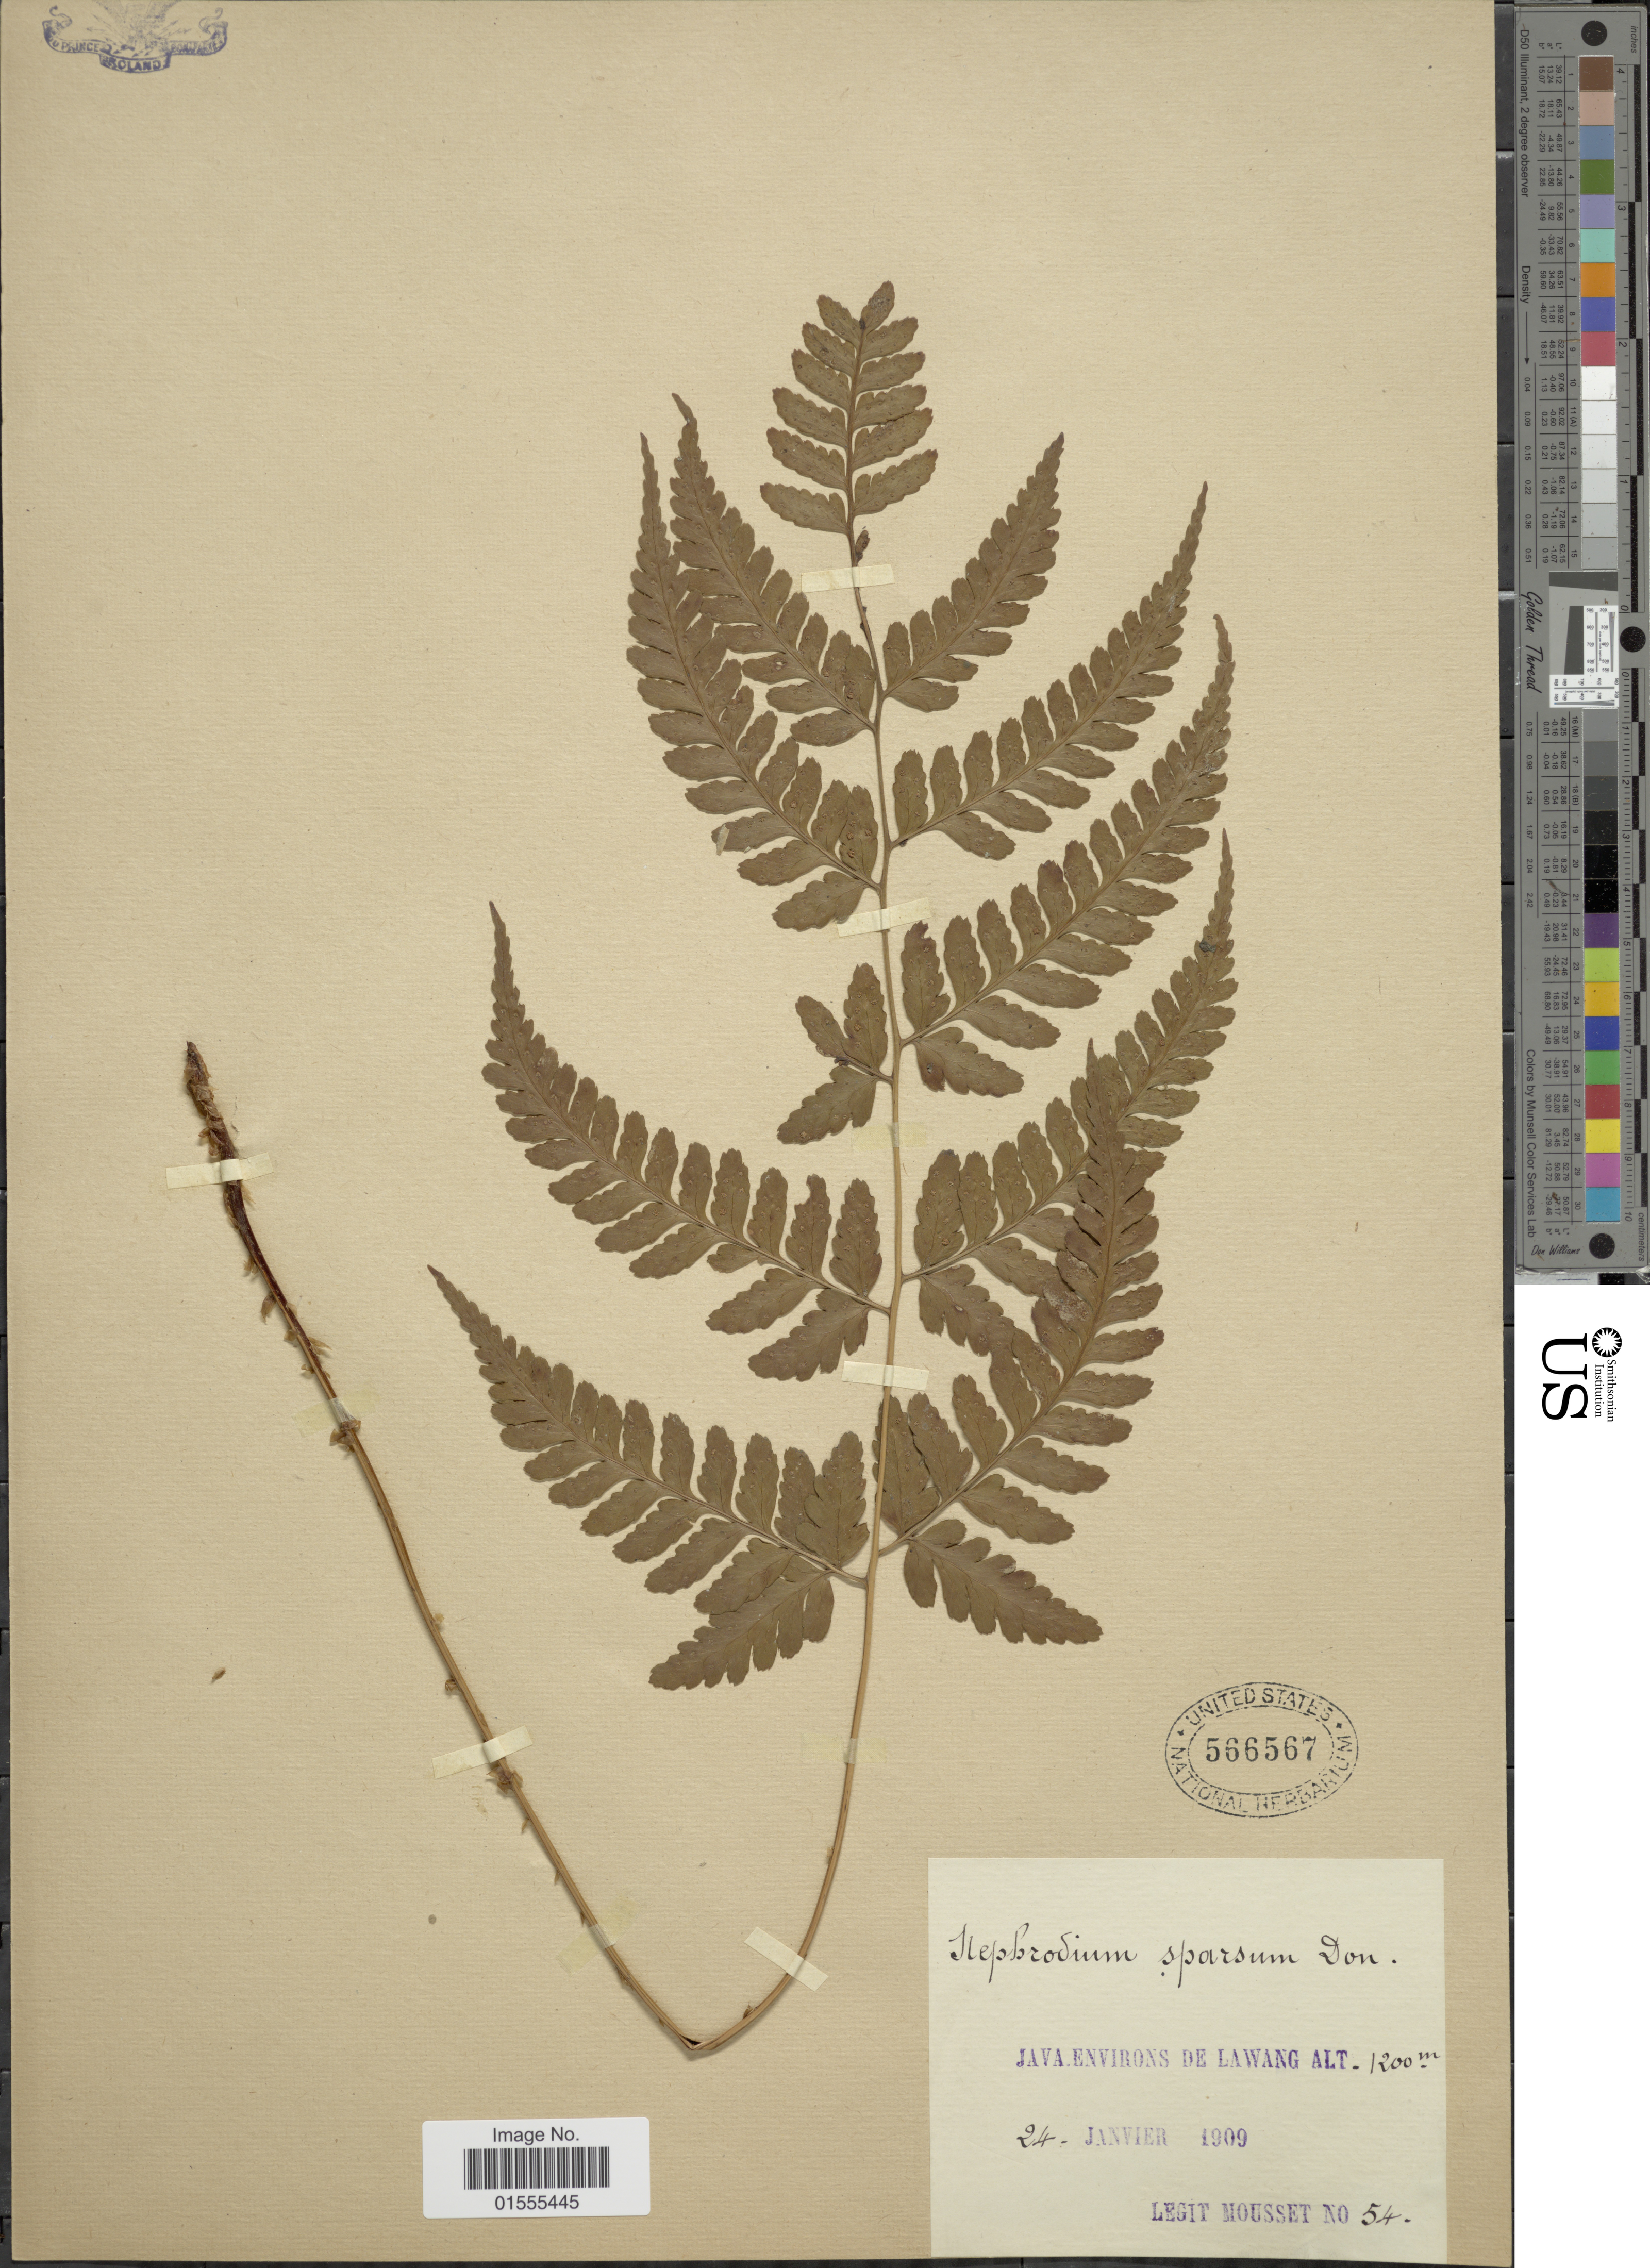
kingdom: Plantae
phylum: Tracheophyta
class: Polypodiopsida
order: Polypodiales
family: Dryopteridaceae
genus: Dryopteris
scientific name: Dryopteris sparsa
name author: (D. Don) Kuntze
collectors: Mousset, --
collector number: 54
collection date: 1909-01-24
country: Indonesia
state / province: Java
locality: Java environs de Lawang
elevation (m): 1200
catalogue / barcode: US 566567